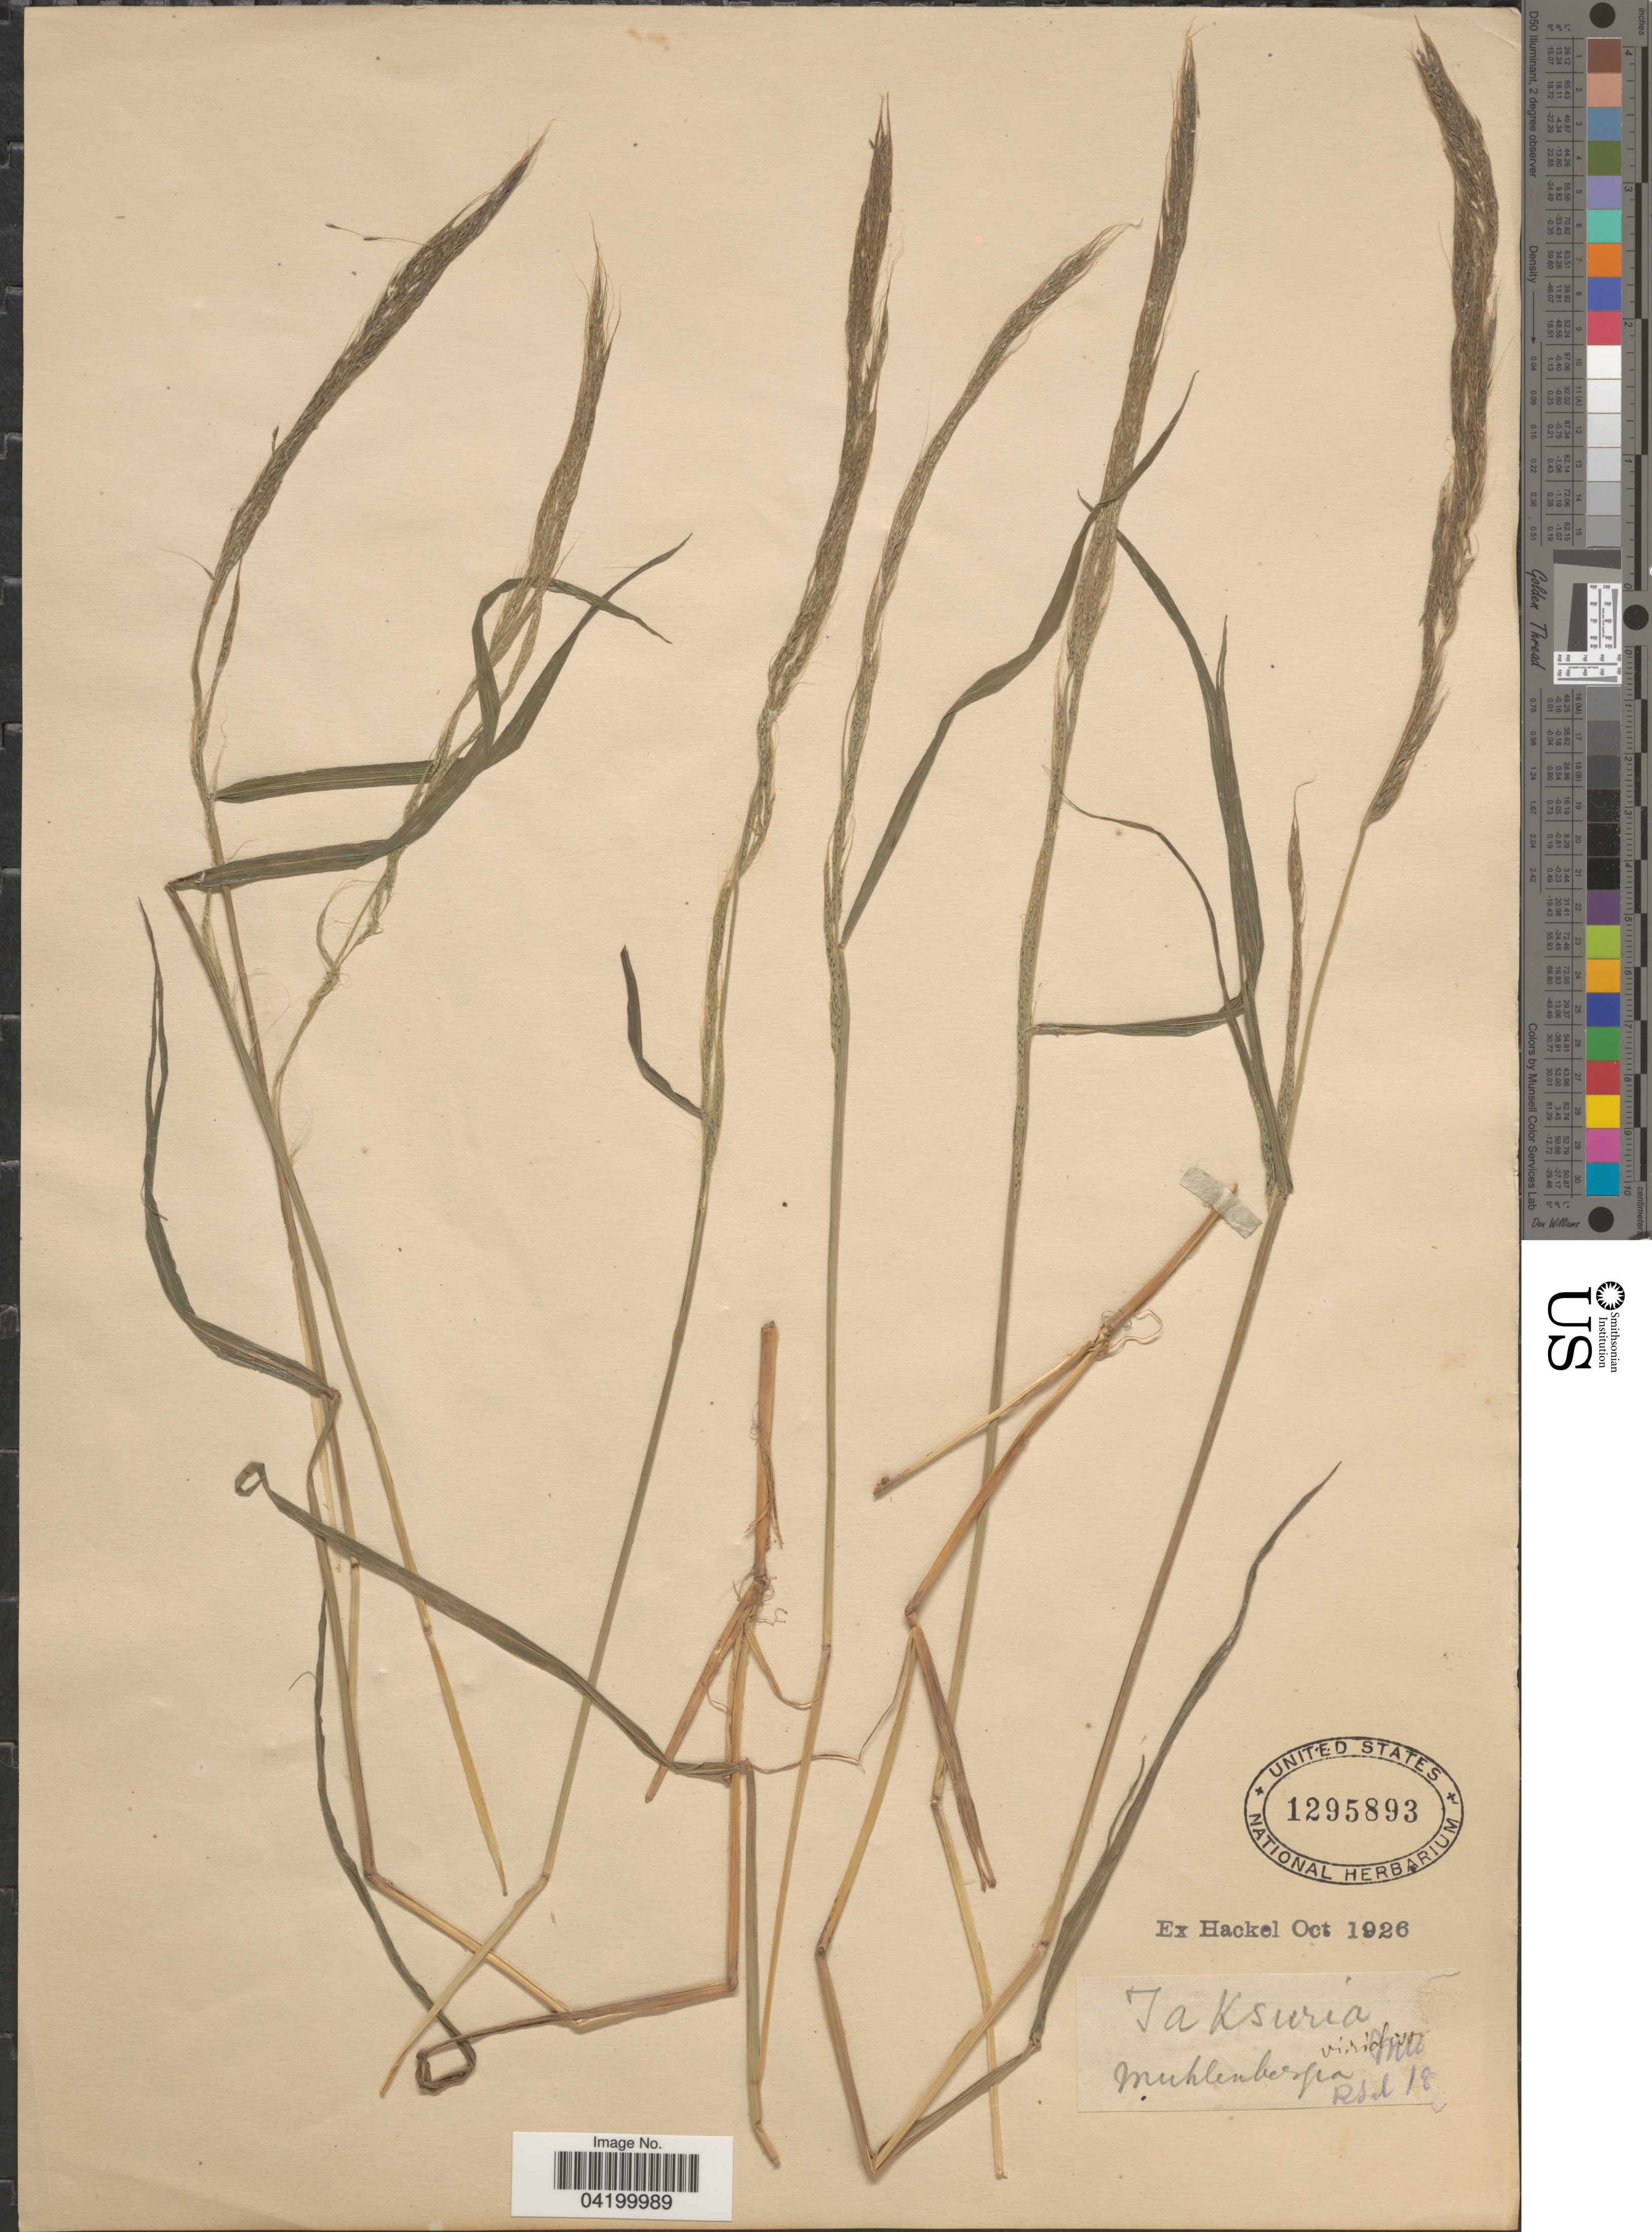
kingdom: Plantae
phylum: Tracheophyta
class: Liliopsida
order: Poales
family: Poaceae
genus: Muhlenbergia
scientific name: Muhlenbergia huegelii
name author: Trin.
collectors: -. Hackel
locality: Taksuria [interpreted] [unsure placement].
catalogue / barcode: US 1295893